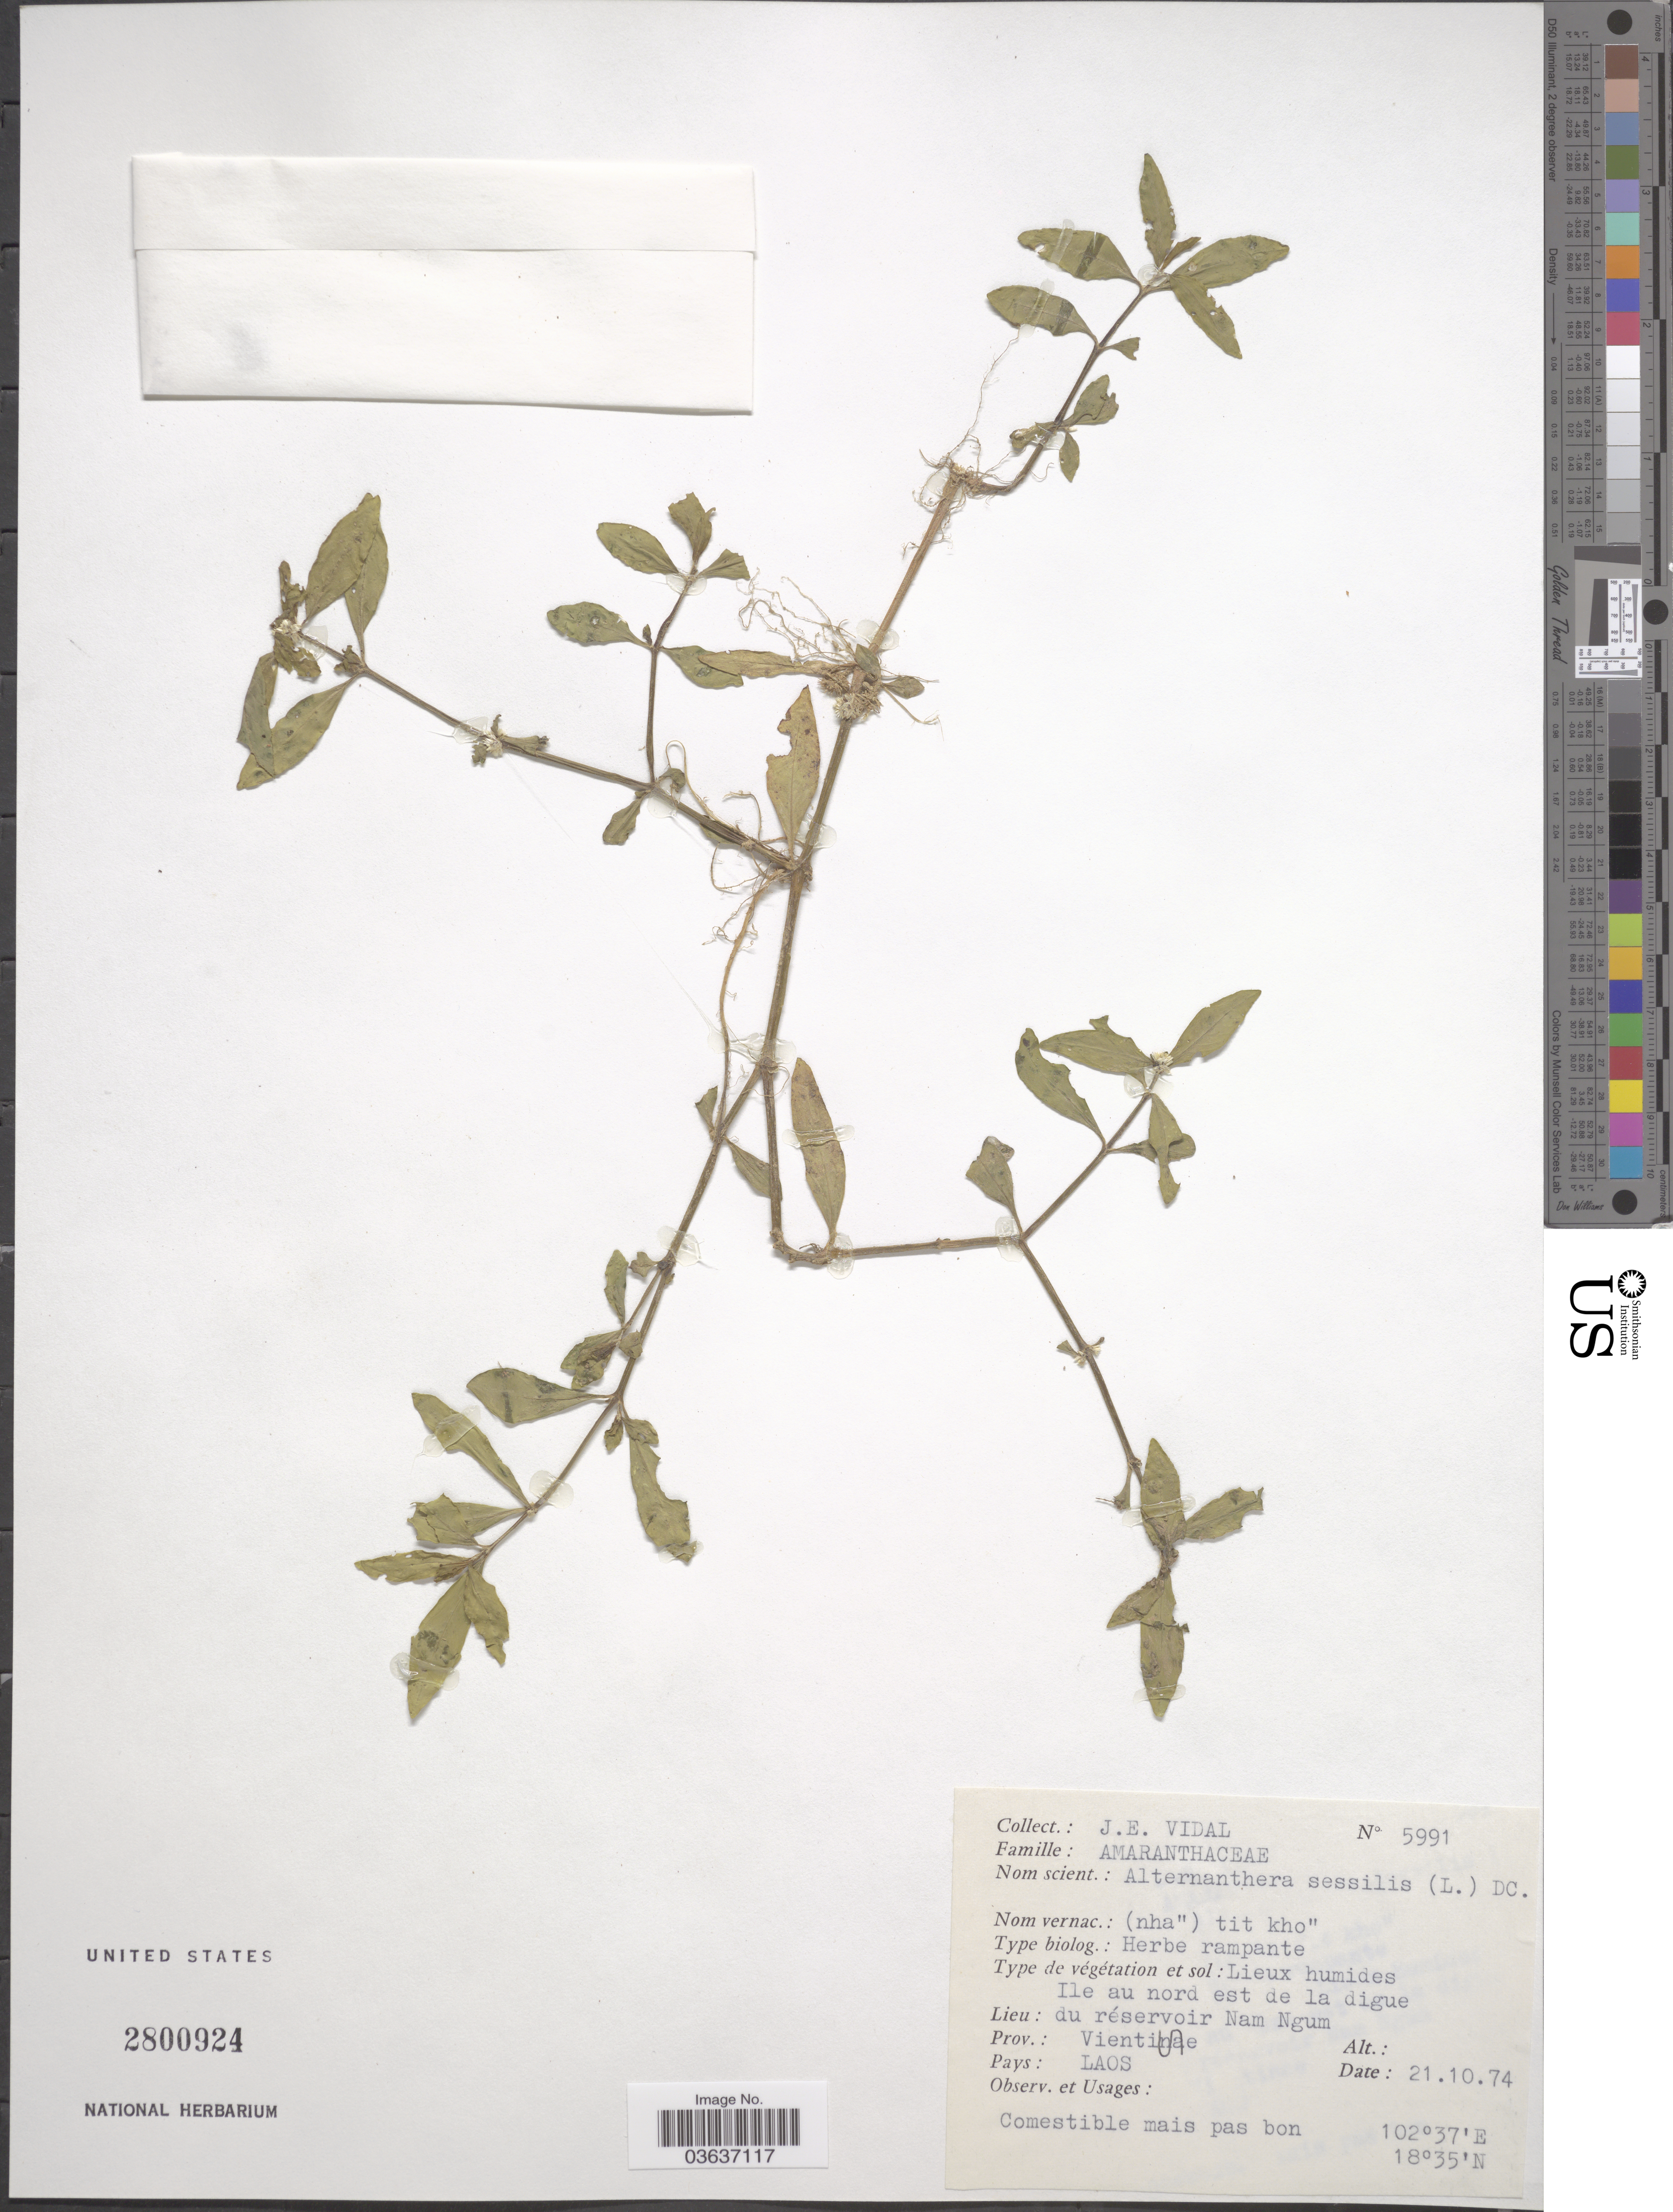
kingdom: Plantae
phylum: Tracheophyta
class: Magnoliopsida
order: Caryophyllales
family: Amaranthaceae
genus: Alternanthera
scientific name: Alternanthera sessilis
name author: (L.) DC.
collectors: J. E. Vidal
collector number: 5991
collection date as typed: Transcribed d/m/y: 21/10/74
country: Laos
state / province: Viangchan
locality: Lieux humides Ile au nord est de la digue. Lieu: du réservoir Nam Ngum. Prov.: Vientinae [unsure placement].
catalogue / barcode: US 2800924